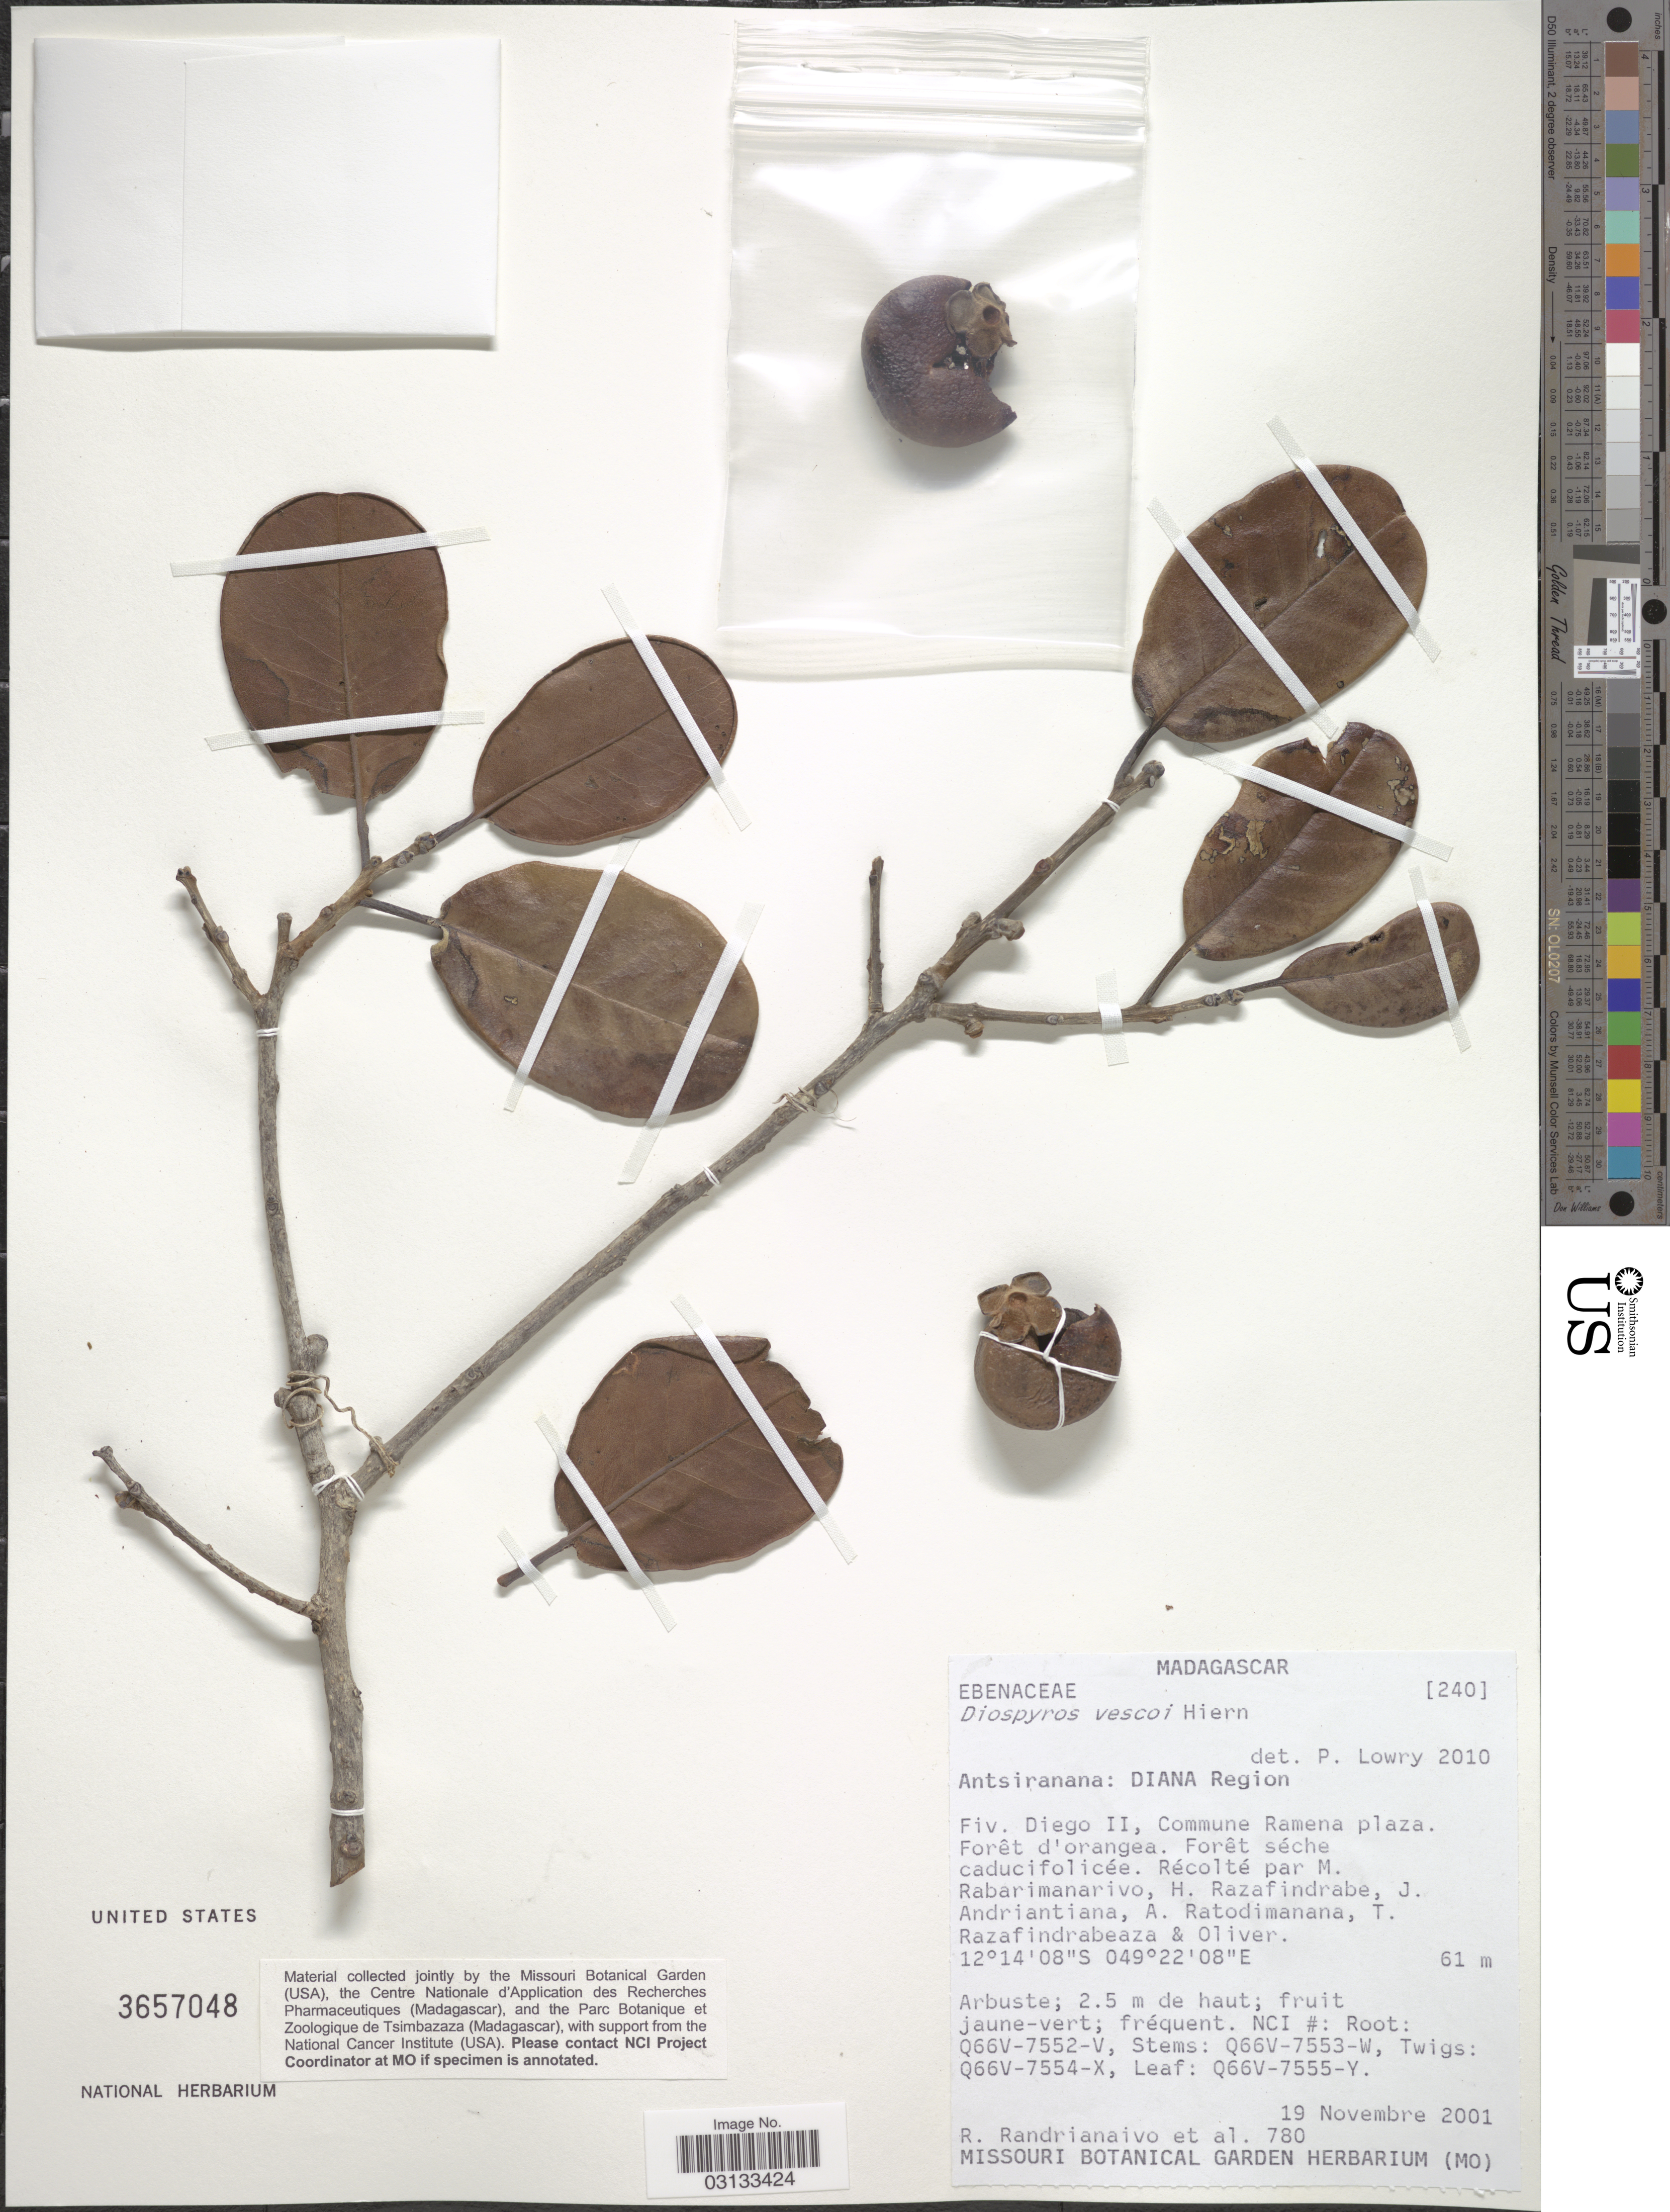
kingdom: Plantae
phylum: Tracheophyta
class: Magnoliopsida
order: Ericales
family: Ebenaceae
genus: Diospyros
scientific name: Diospyros vescoi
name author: Hiern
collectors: R. Randrianaivo, M. Rabarimanarivo, H. Razafindrabe, J. Andriantiana & et al.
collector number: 780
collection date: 2001-11-19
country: Madagascar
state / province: Diana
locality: Diana Region, Fiv. Diego II, Commune Ramena plaza, Forêt d'orangea, Forêt séche caducfolicée.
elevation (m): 61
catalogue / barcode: US 3657048